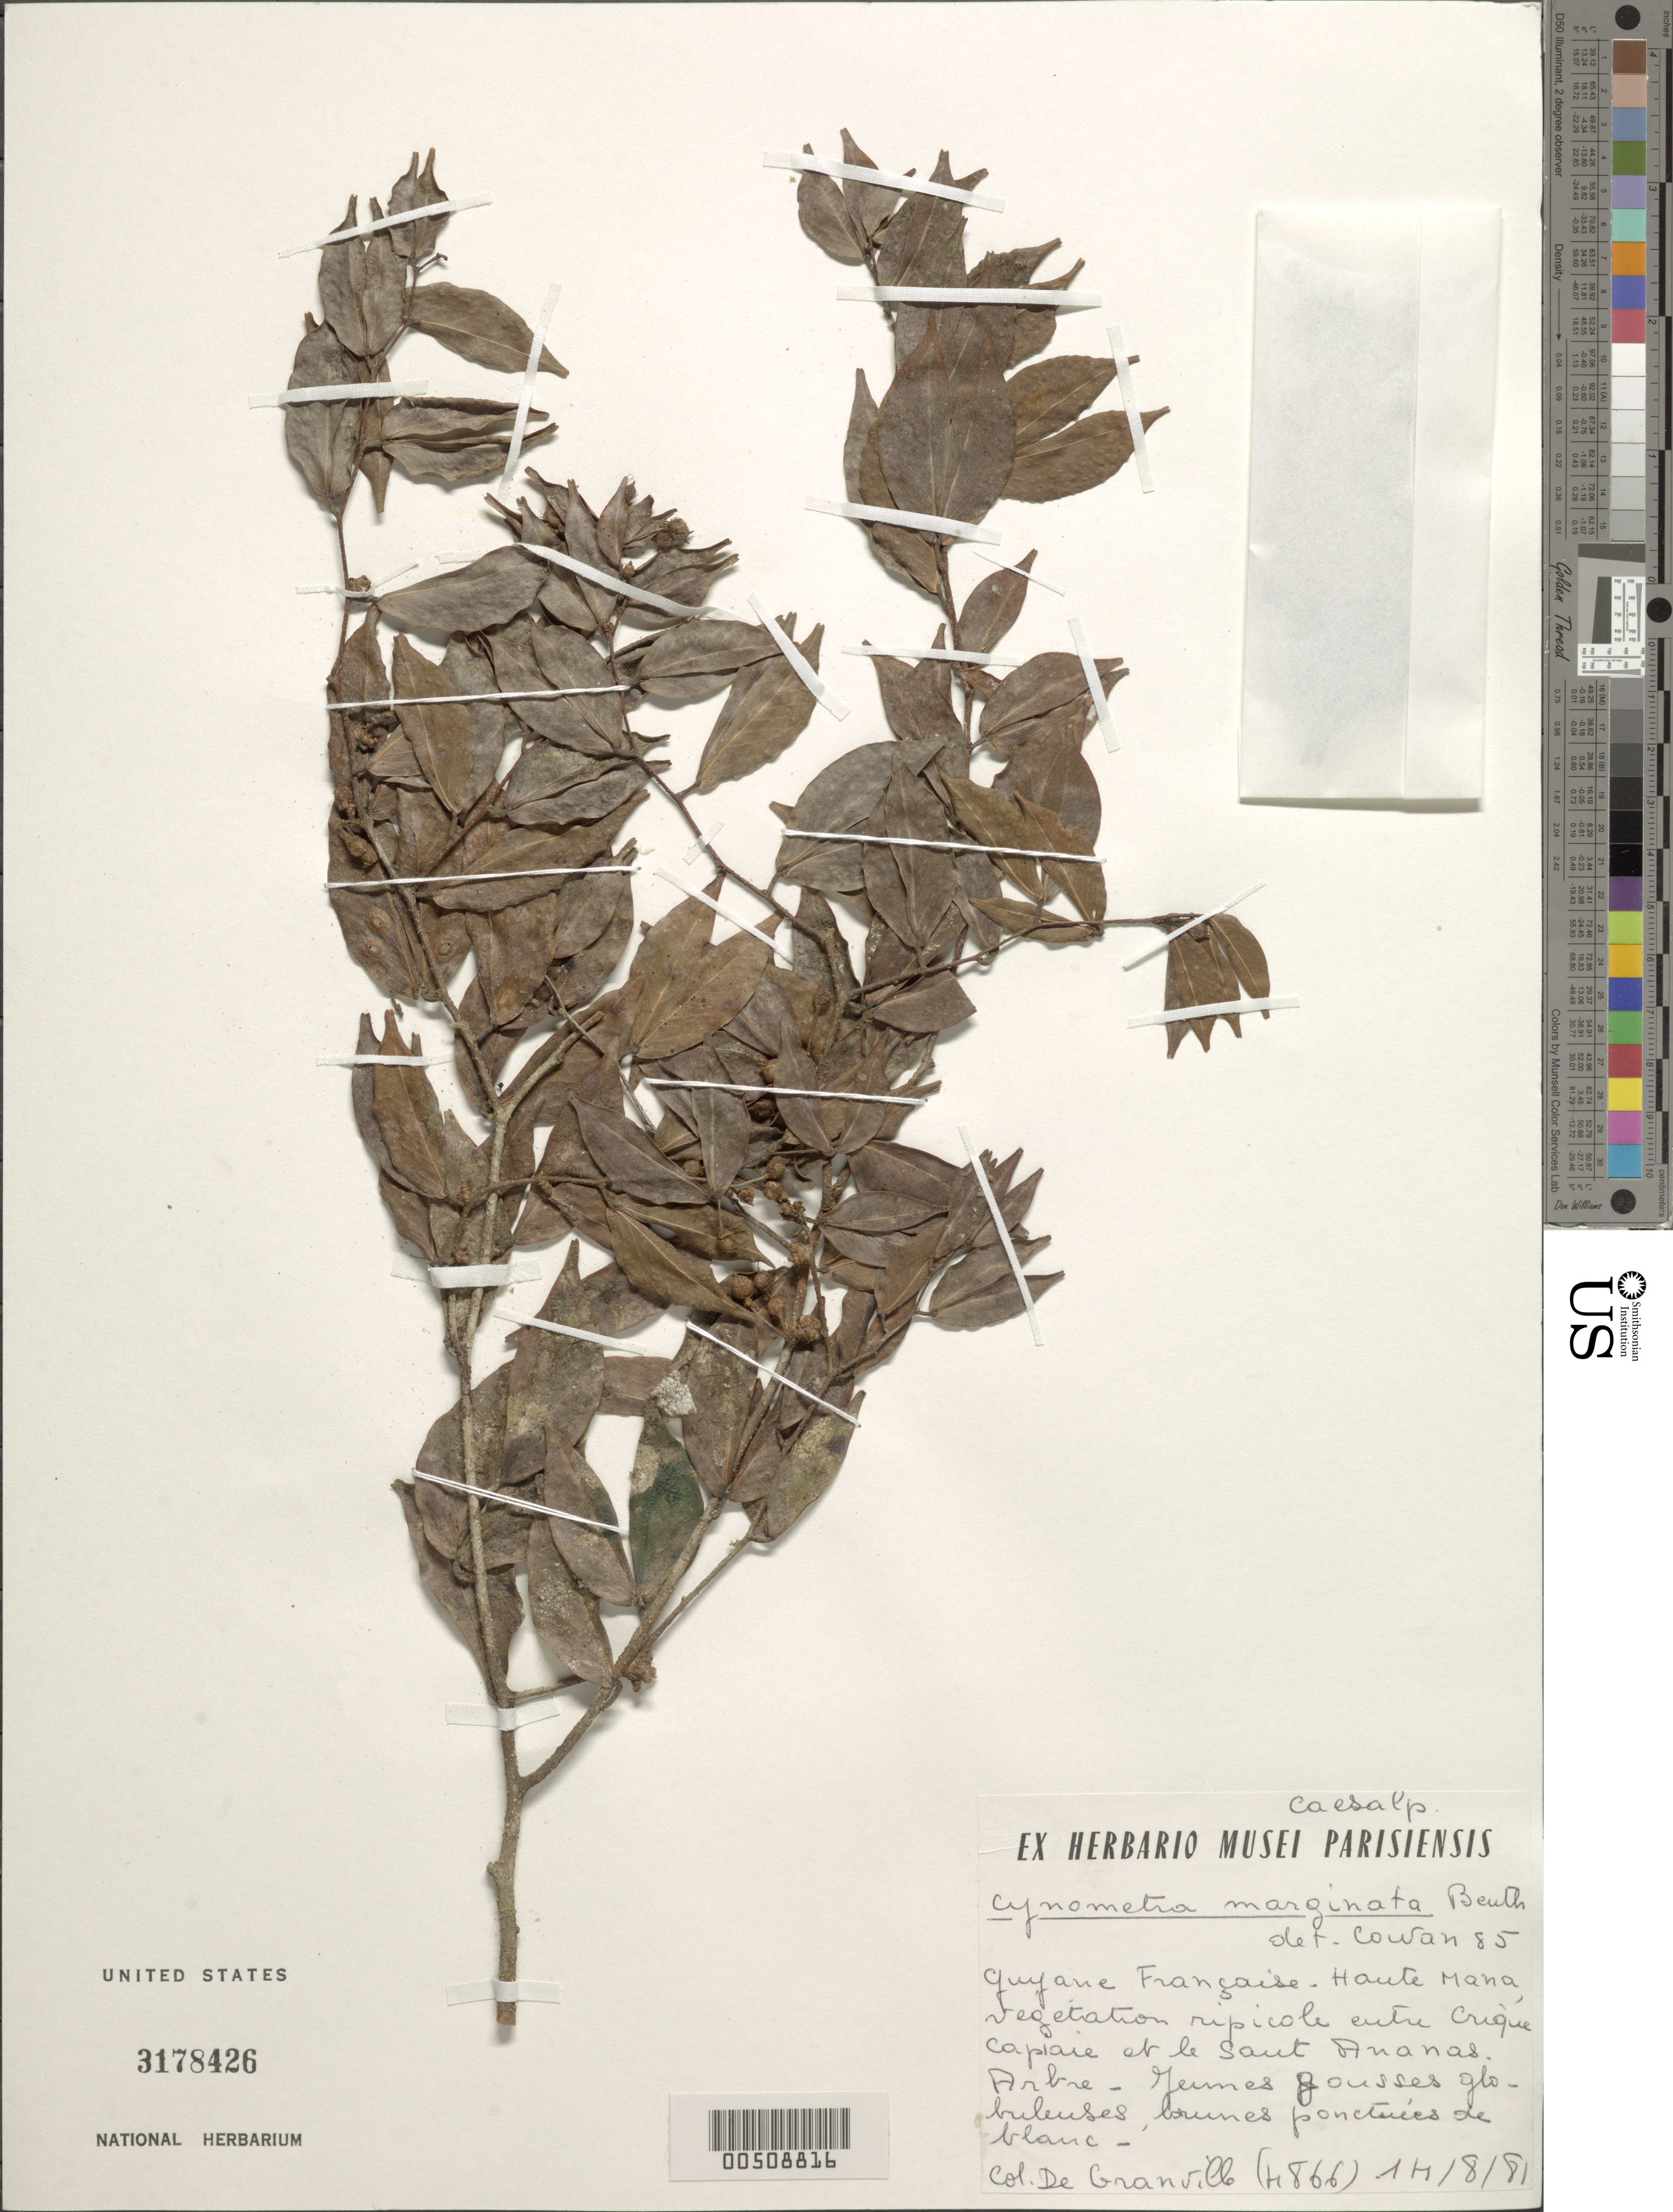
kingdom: Plantae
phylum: Tracheophyta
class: Magnoliopsida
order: Fabales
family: Fabaceae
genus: Cynometra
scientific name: Cynometra marginata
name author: Benth.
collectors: J.-J. de Granville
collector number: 4866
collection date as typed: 14 Aug 1981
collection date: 1981-08-14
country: French Guiana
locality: Haute mana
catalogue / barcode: US 3178426